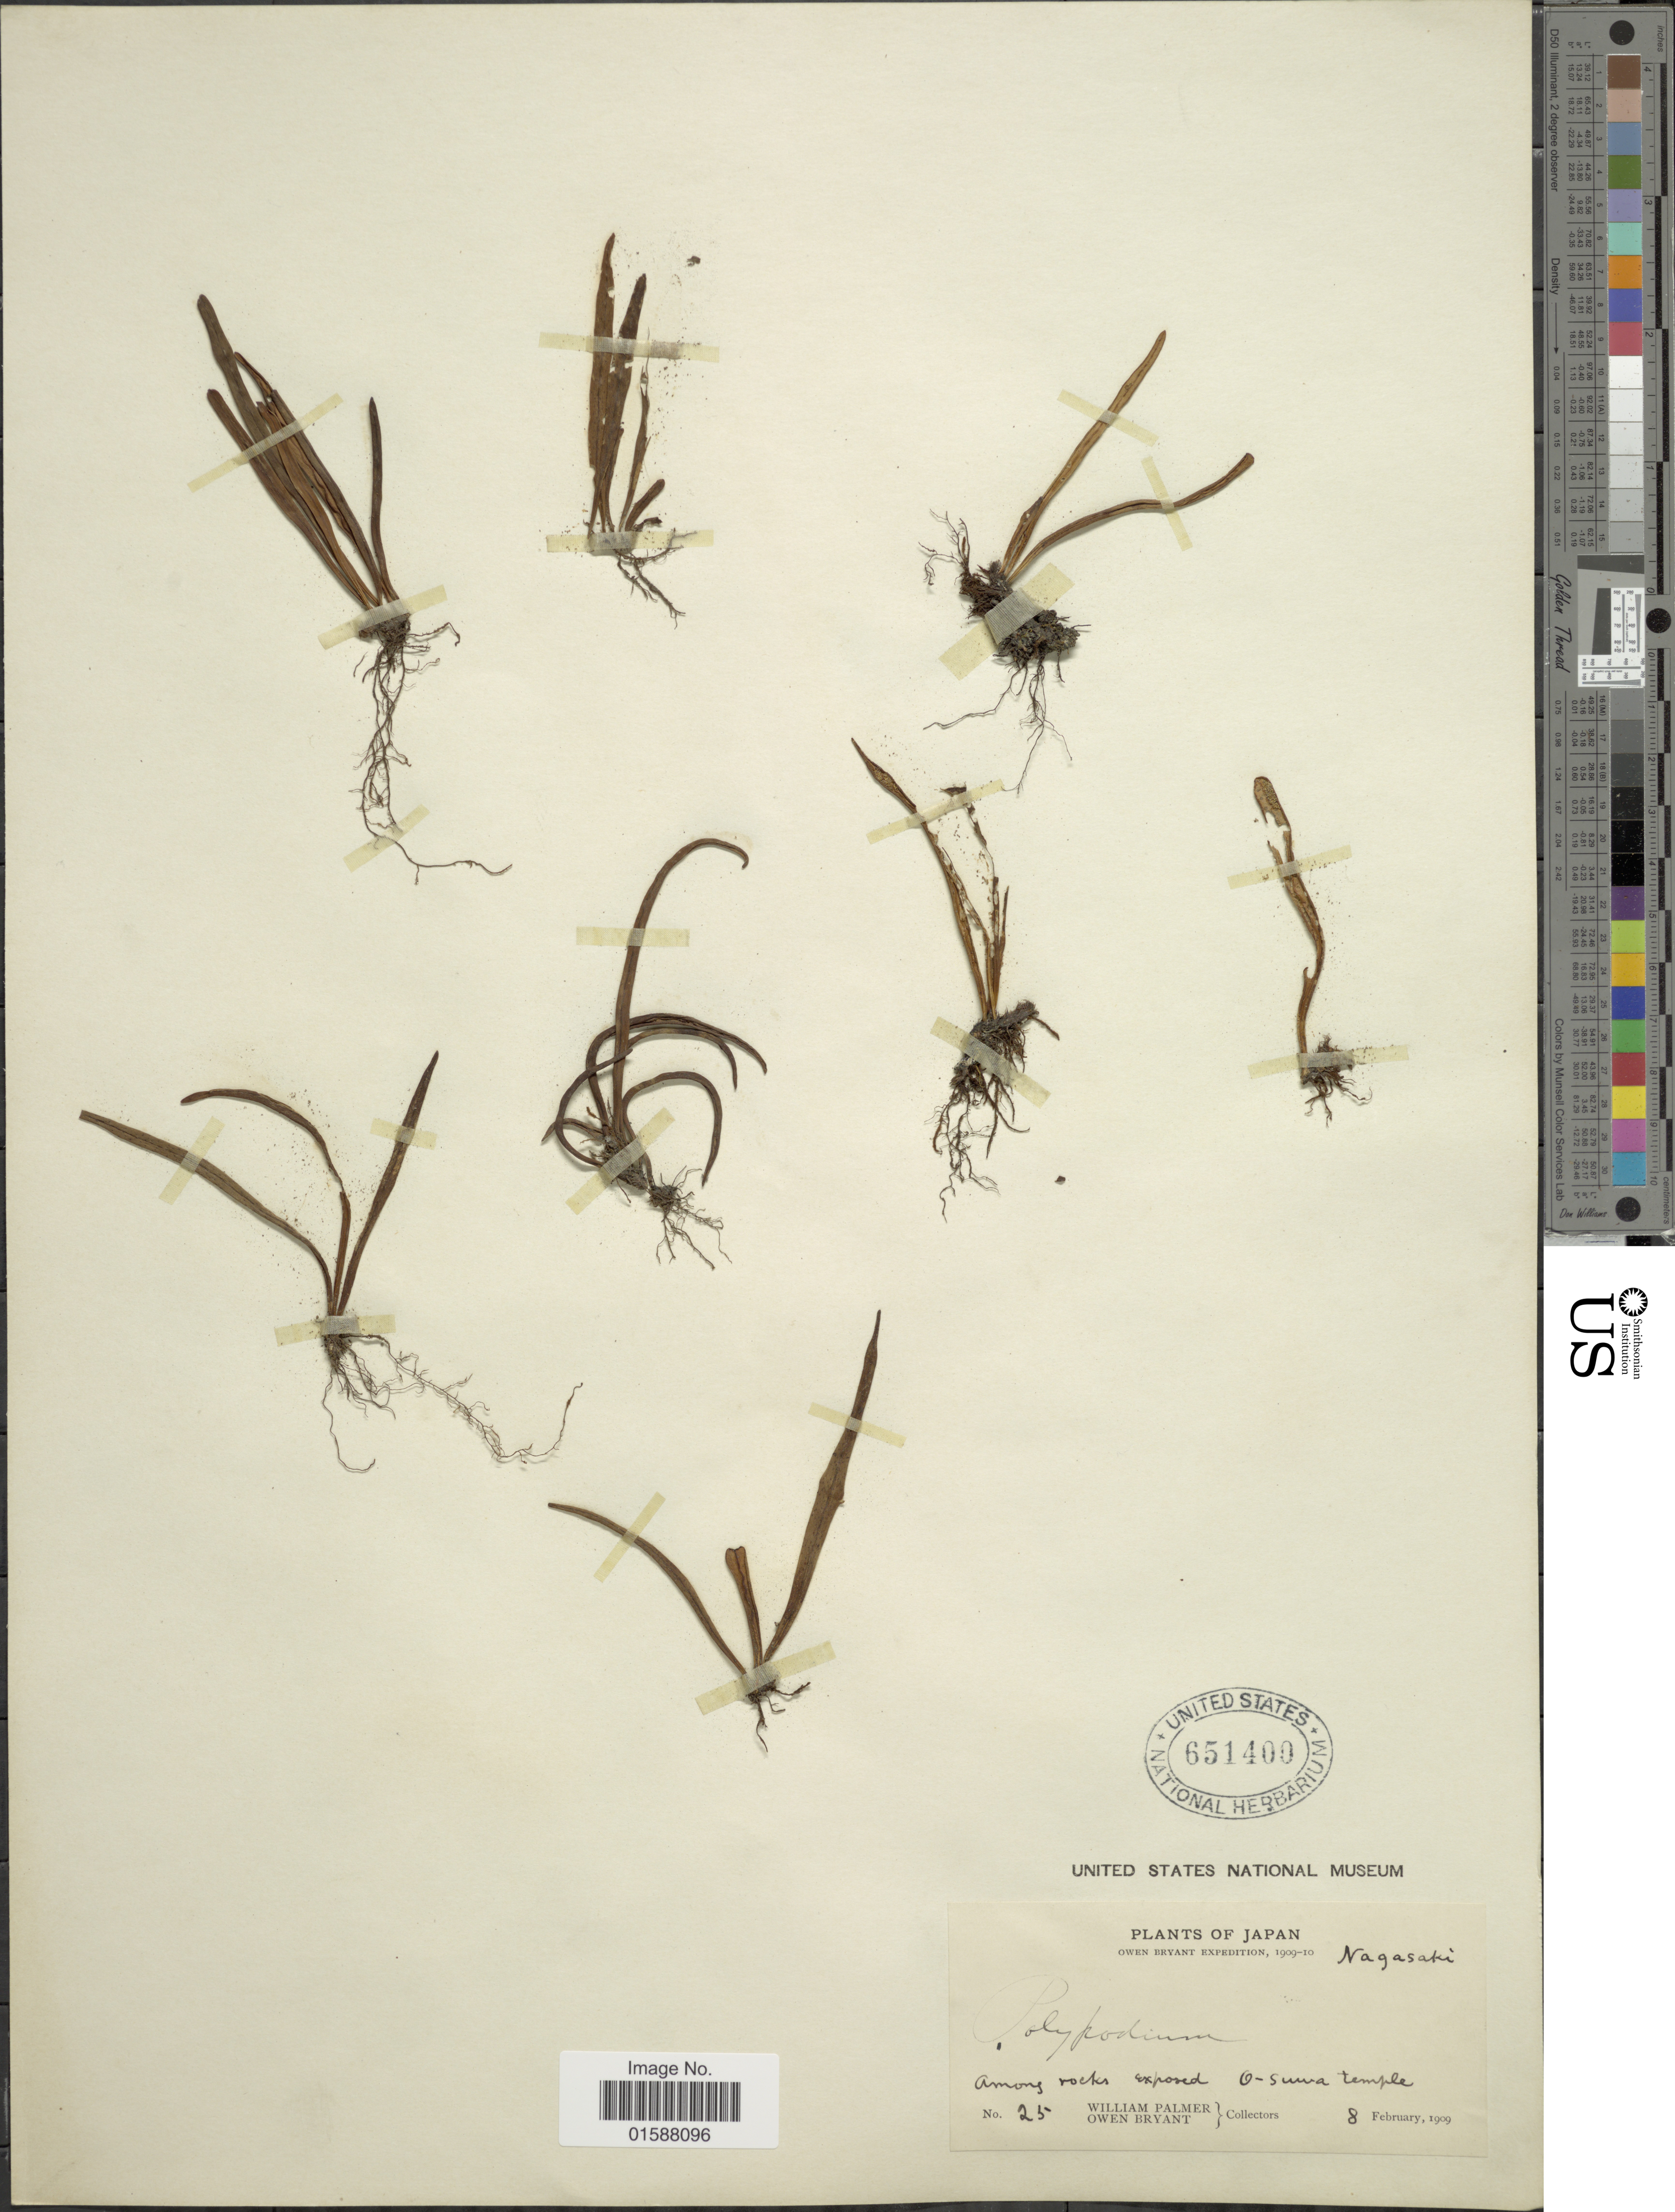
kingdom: Plantae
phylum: Tracheophyta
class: Polypodiopsida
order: Polypodiales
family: Polypodiaceae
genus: Lepisorus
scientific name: Lepisorus thunbergianus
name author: (Kaulf.) Ching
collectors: W. Palmer & O. Bryant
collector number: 25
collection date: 1909-02-08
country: Japan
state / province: Nagasaki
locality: O-suwa temple.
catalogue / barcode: US 651400